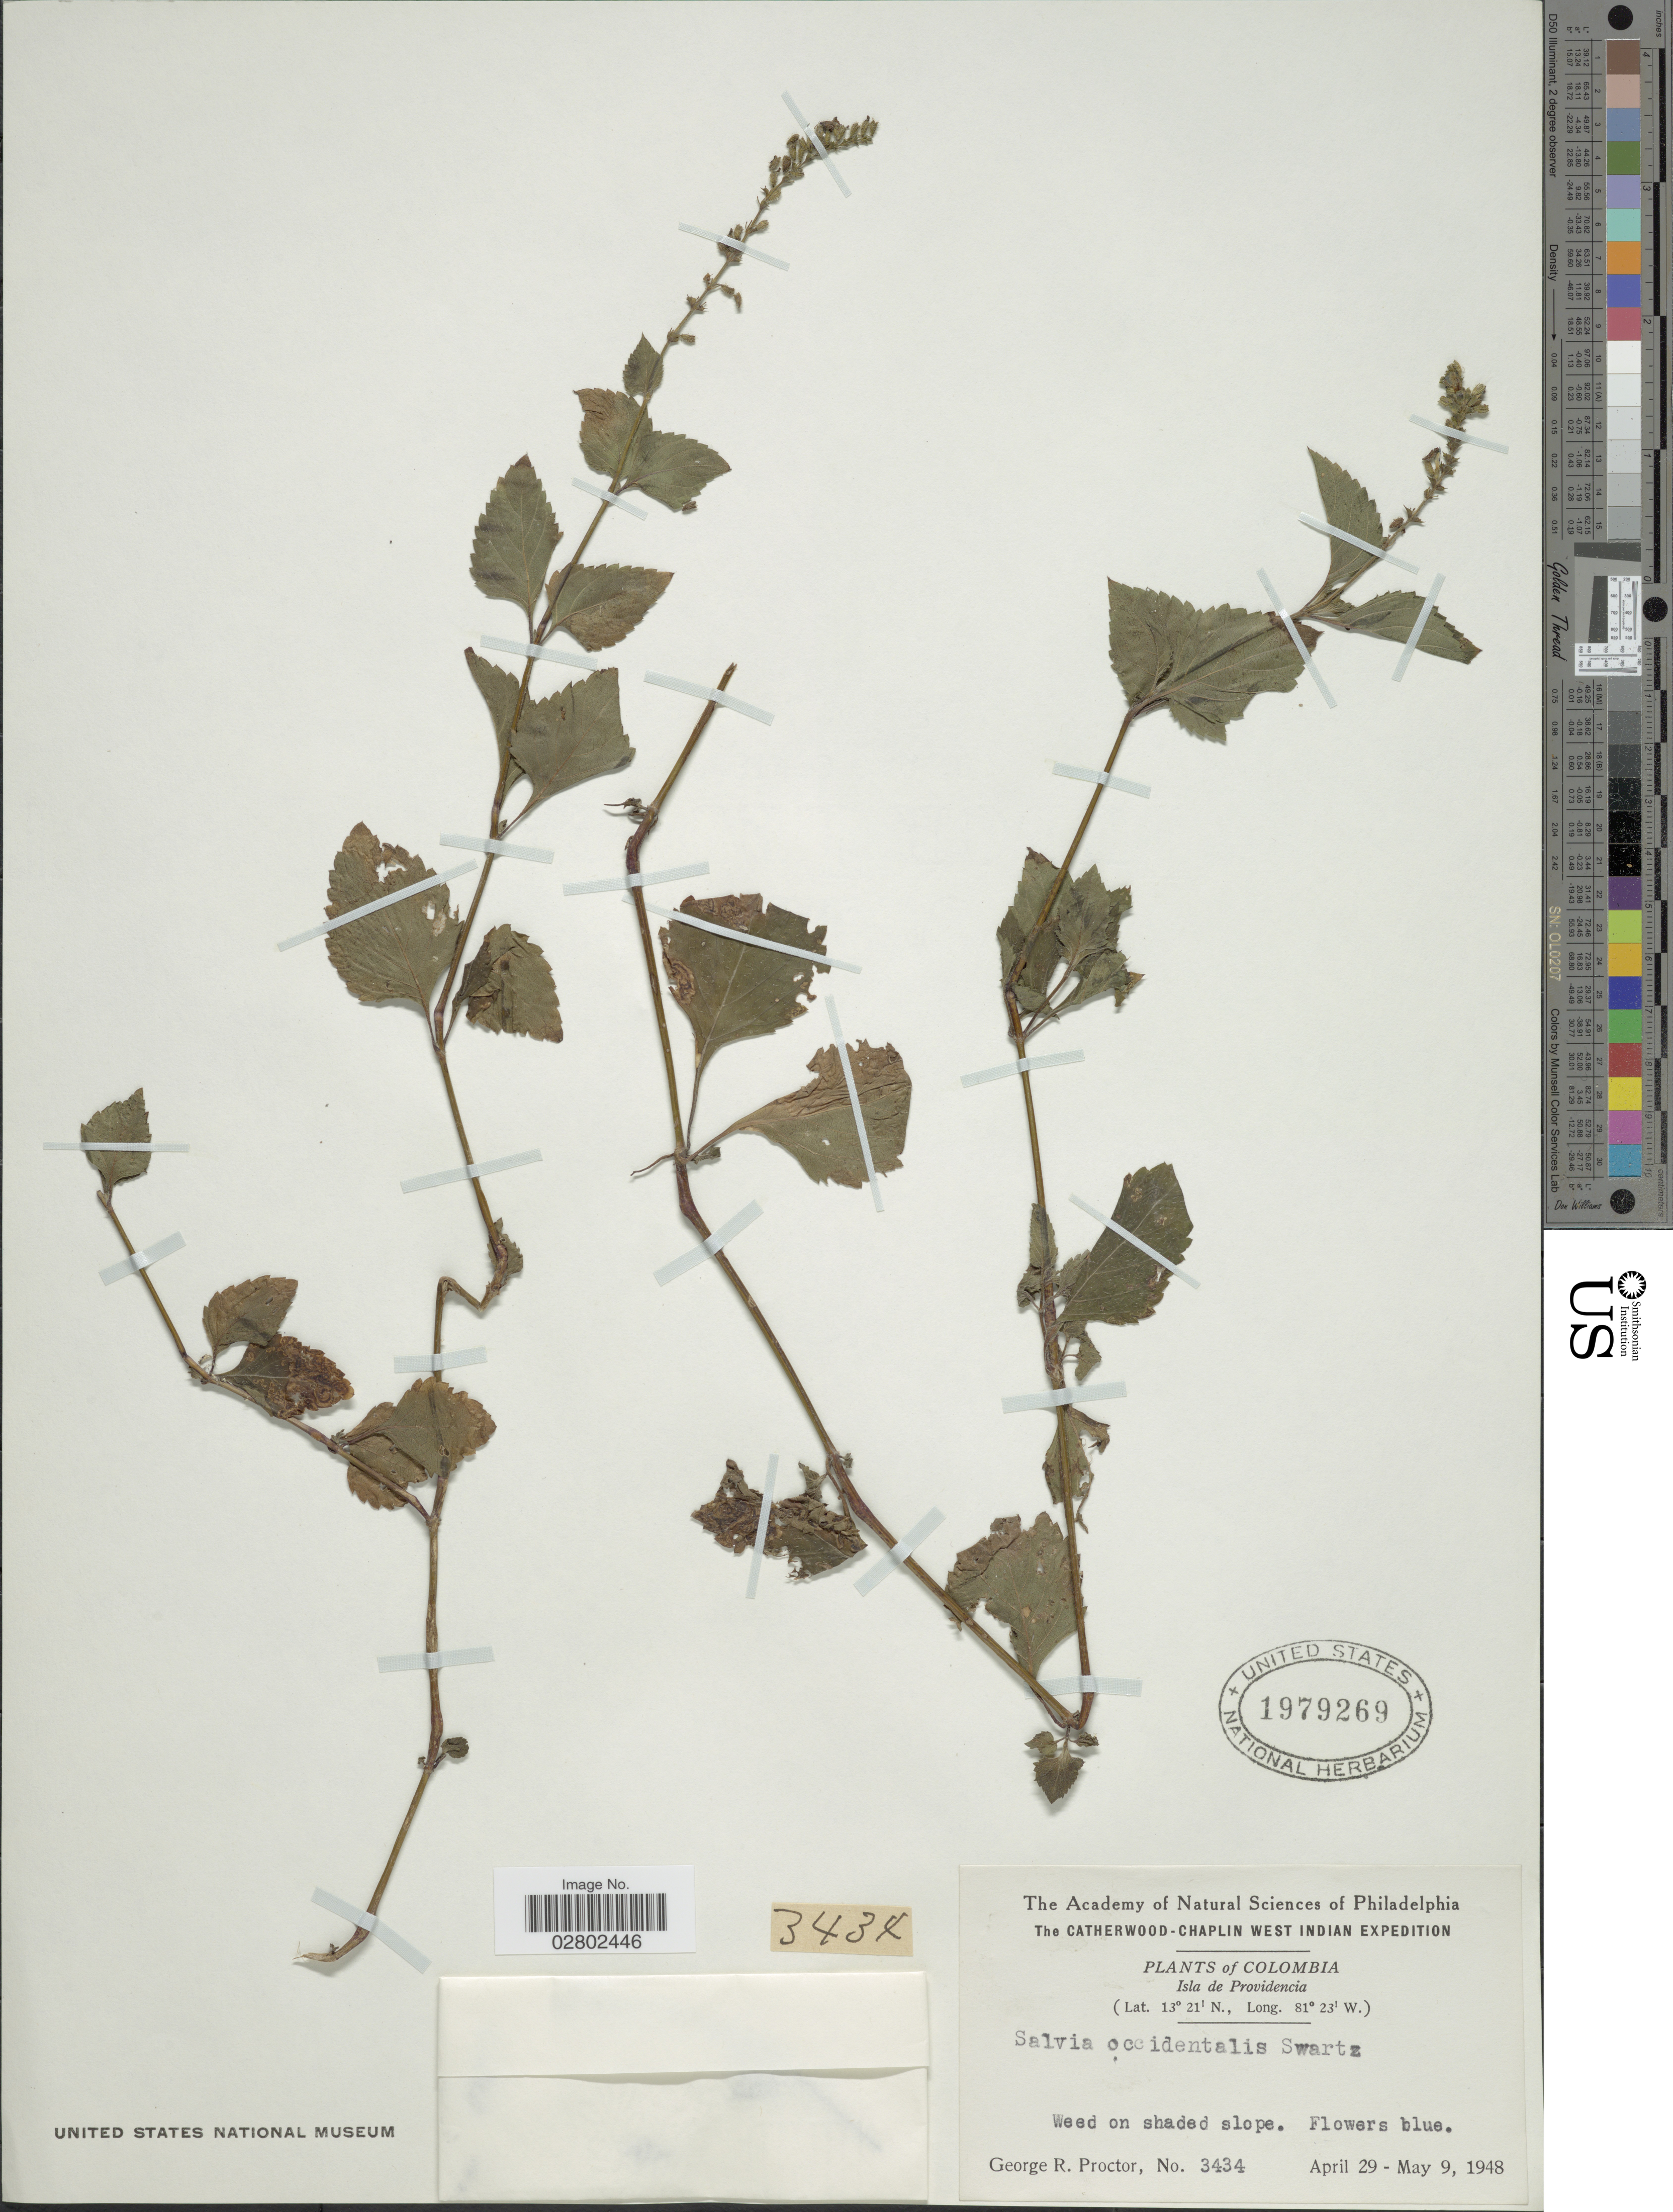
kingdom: Plantae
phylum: Tracheophyta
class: Magnoliopsida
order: Lamiales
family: Lamiaceae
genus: Salvia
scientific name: Salvia occidentalis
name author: Sw.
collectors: G. R. Proctor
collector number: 3434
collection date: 1948-04-29/1948-05-09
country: Colombia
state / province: San Andres y Providencia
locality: Isla de Providencia. West Indian.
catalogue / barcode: US 1979269